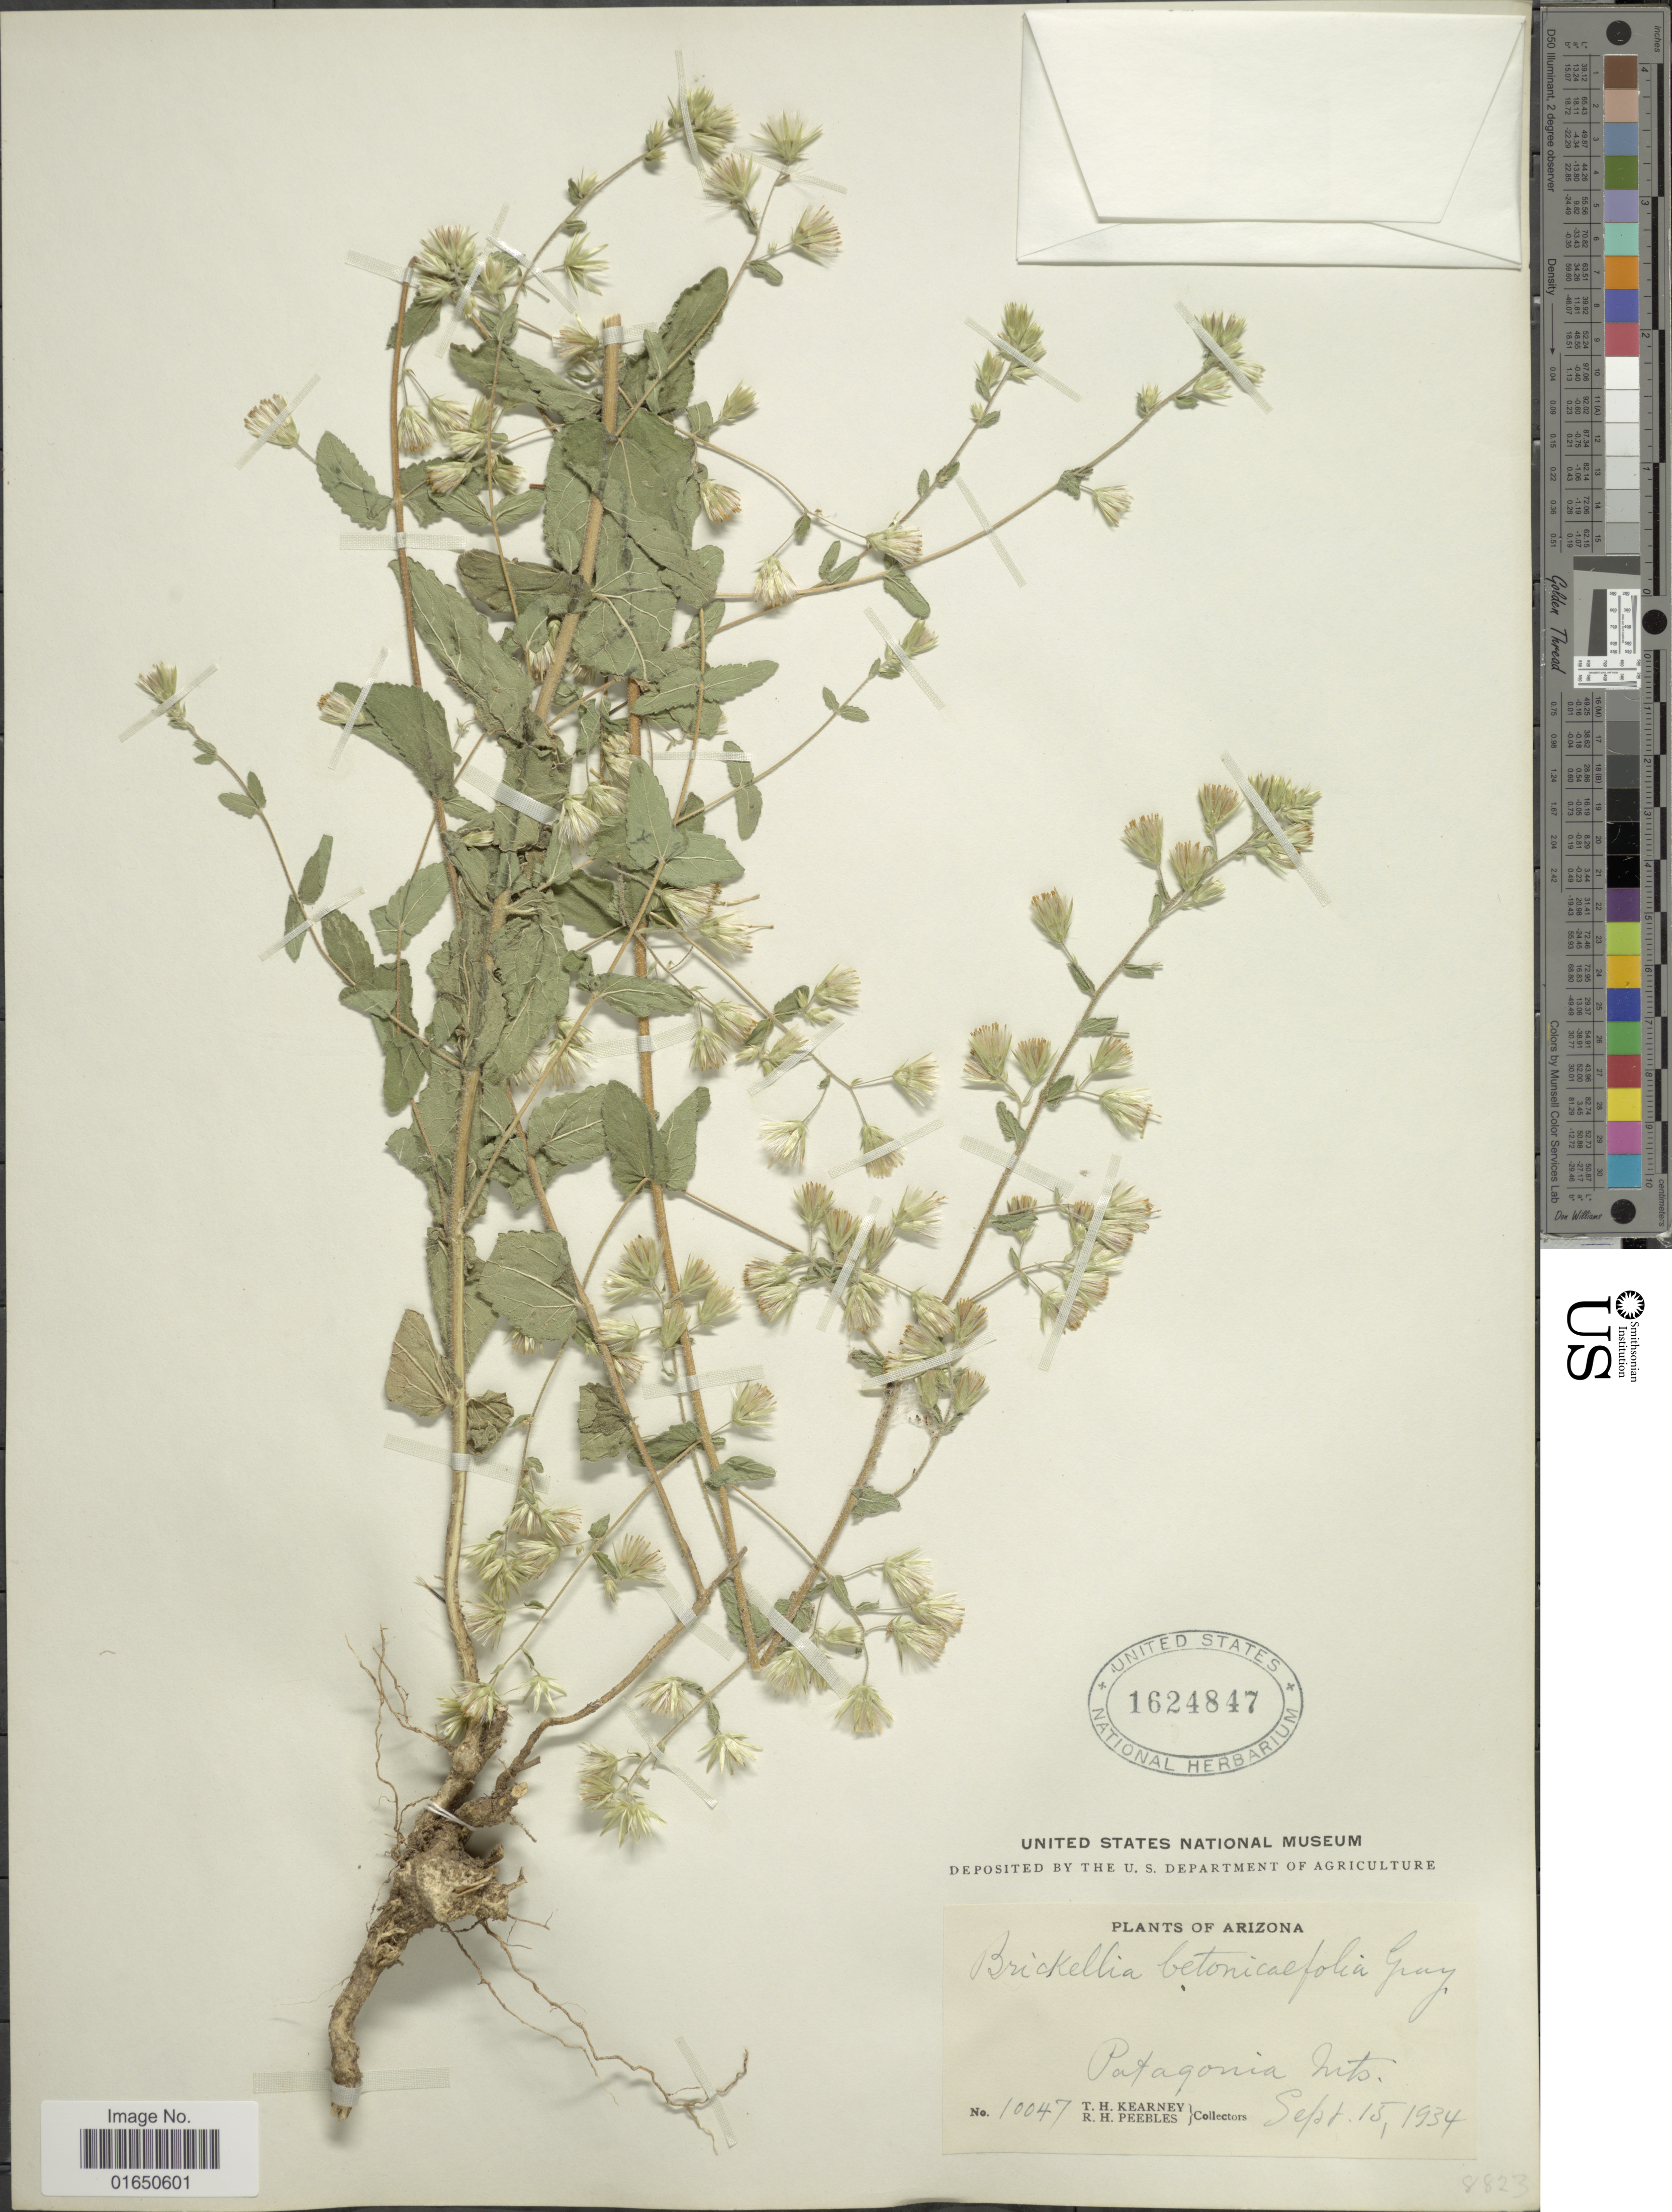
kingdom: Plantae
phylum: Tracheophyta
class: Magnoliopsida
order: Asterales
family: Asteraceae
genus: Brickellia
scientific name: Brickellia betonicifolia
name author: A. Gray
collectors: T. H. Kearney & R. H. Peebles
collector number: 10047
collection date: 1934-09-15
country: United States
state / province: Arizona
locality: Patagonia Mts.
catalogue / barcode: US 1624847